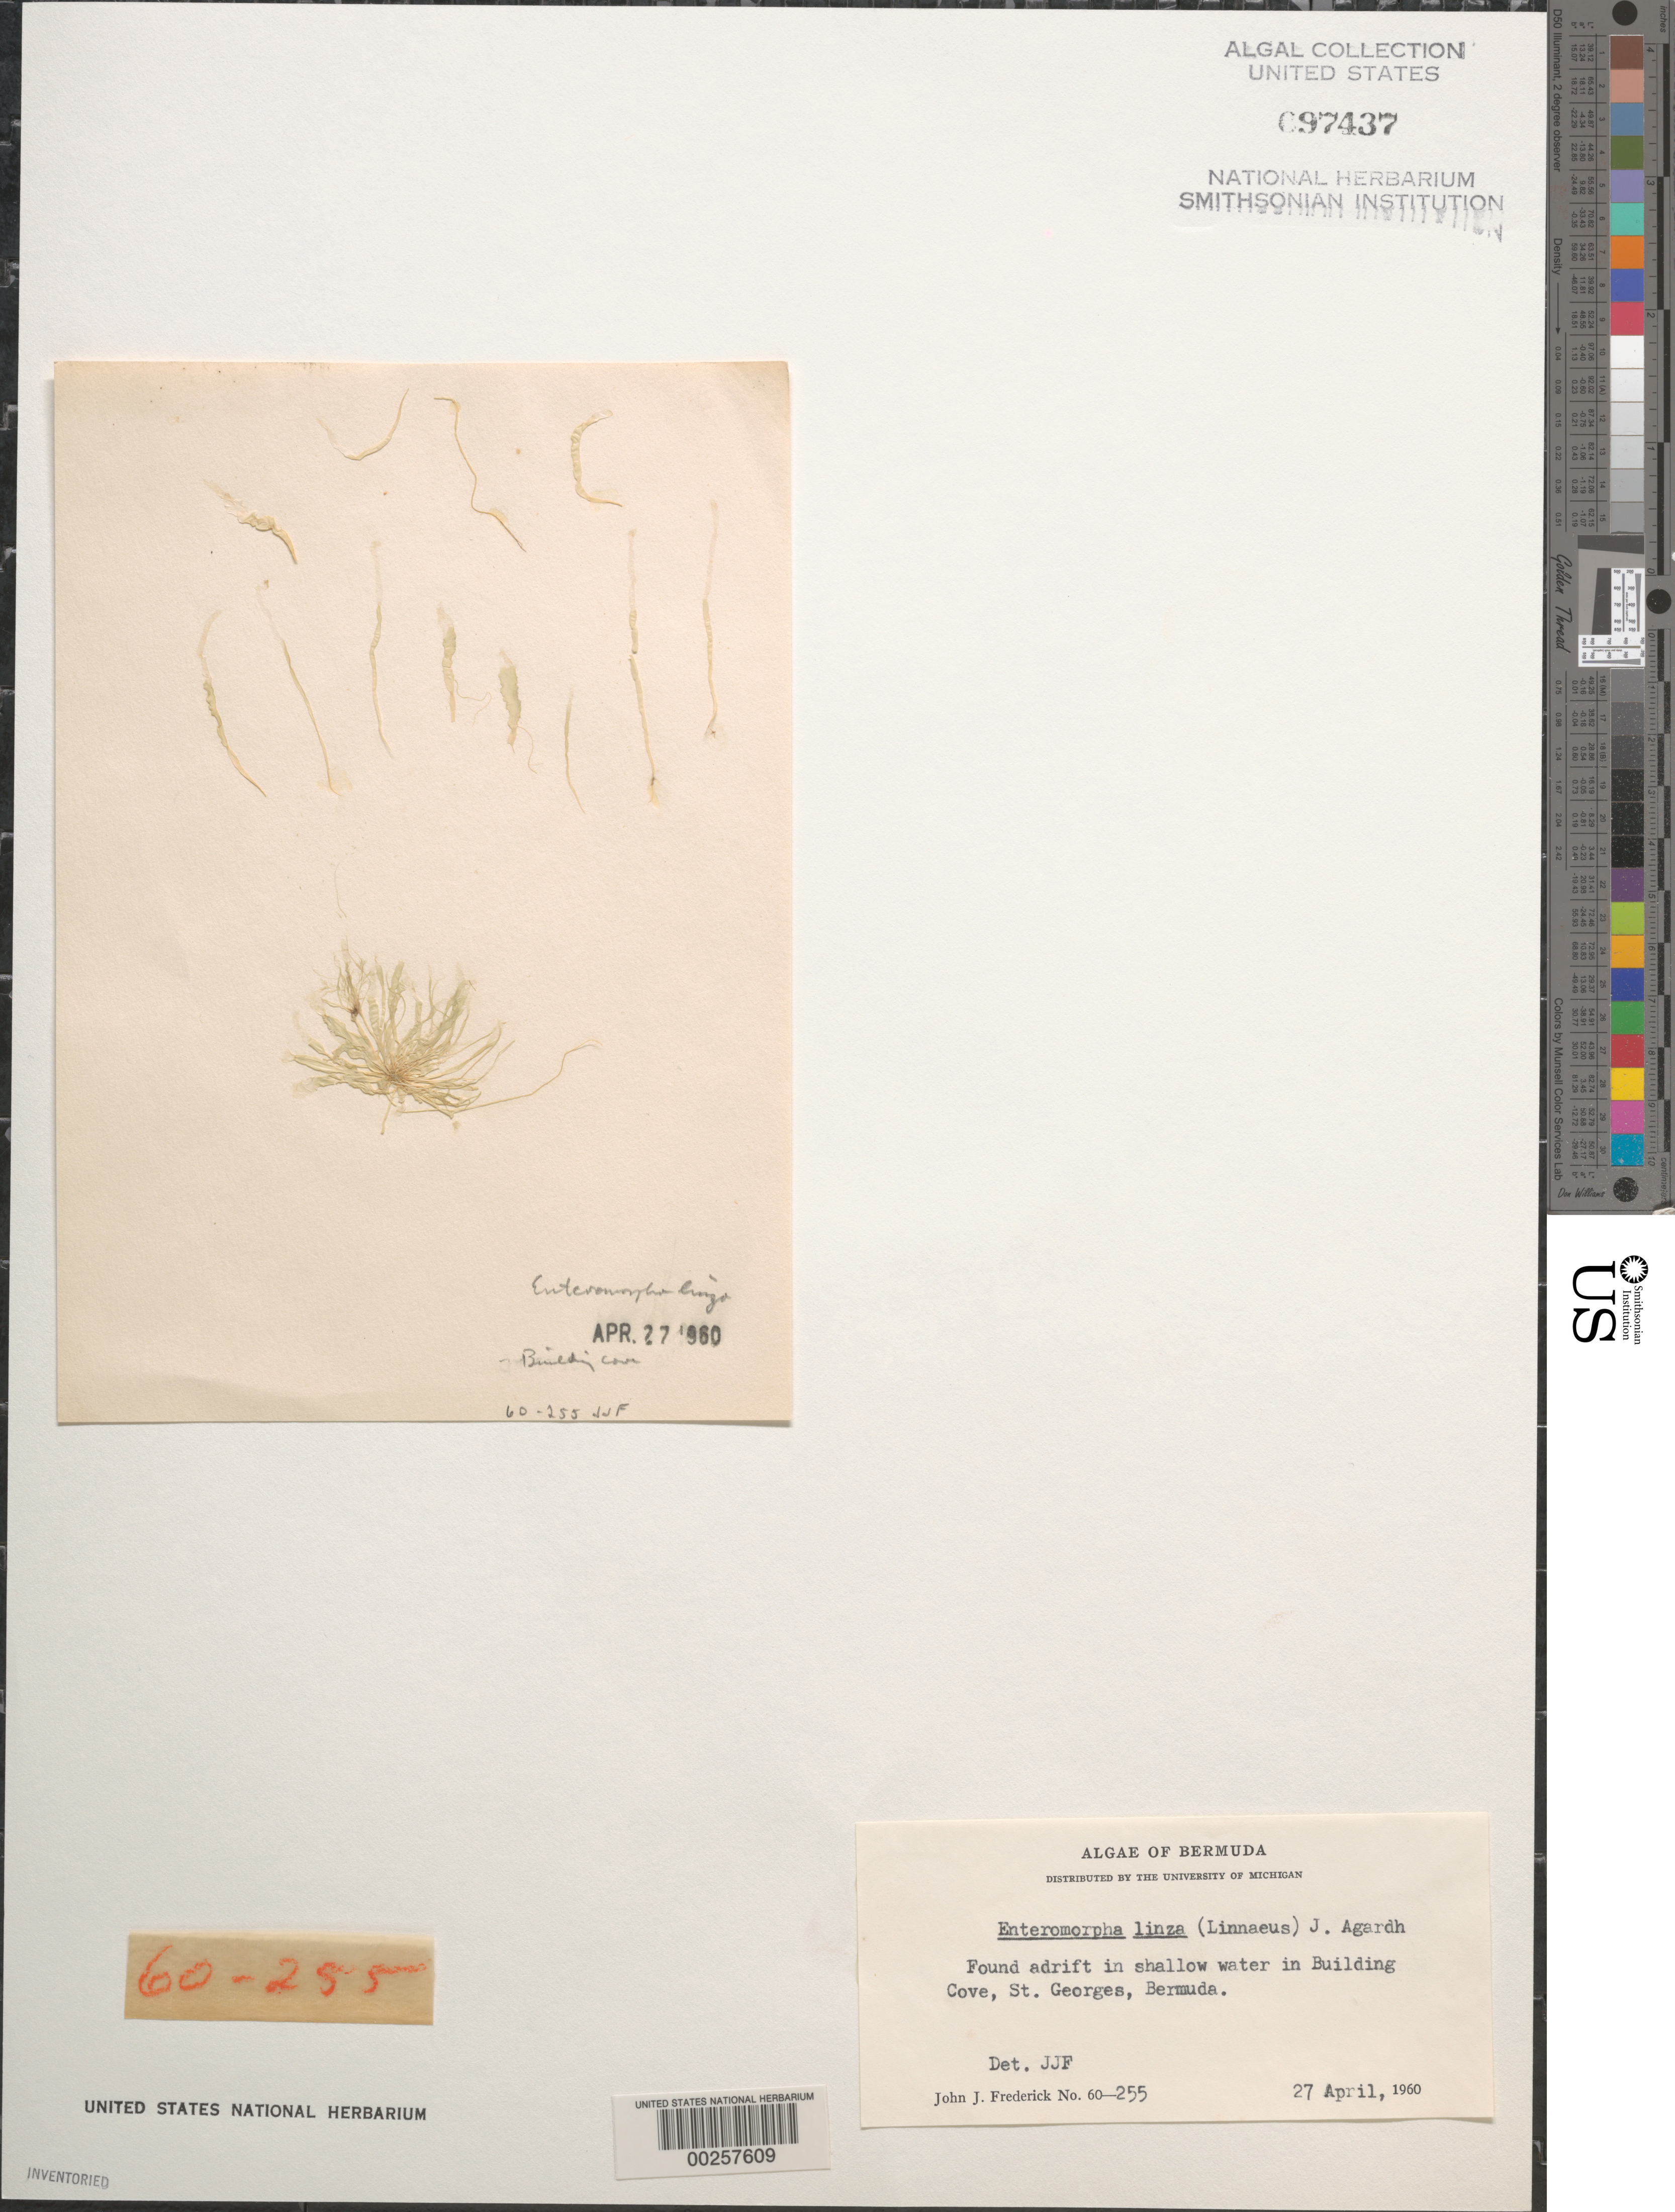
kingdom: Plantae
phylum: Chlorophyta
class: Ulvophyceae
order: Ulvales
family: Ulvaceae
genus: Ulva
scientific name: Ulva linza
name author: L.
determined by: Algae name updating Project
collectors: J. Frederick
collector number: JJF 60-255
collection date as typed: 27 Apr 1960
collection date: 1960-04-27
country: Bermuda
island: St. George's Island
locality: Building Cove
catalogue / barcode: US 97437